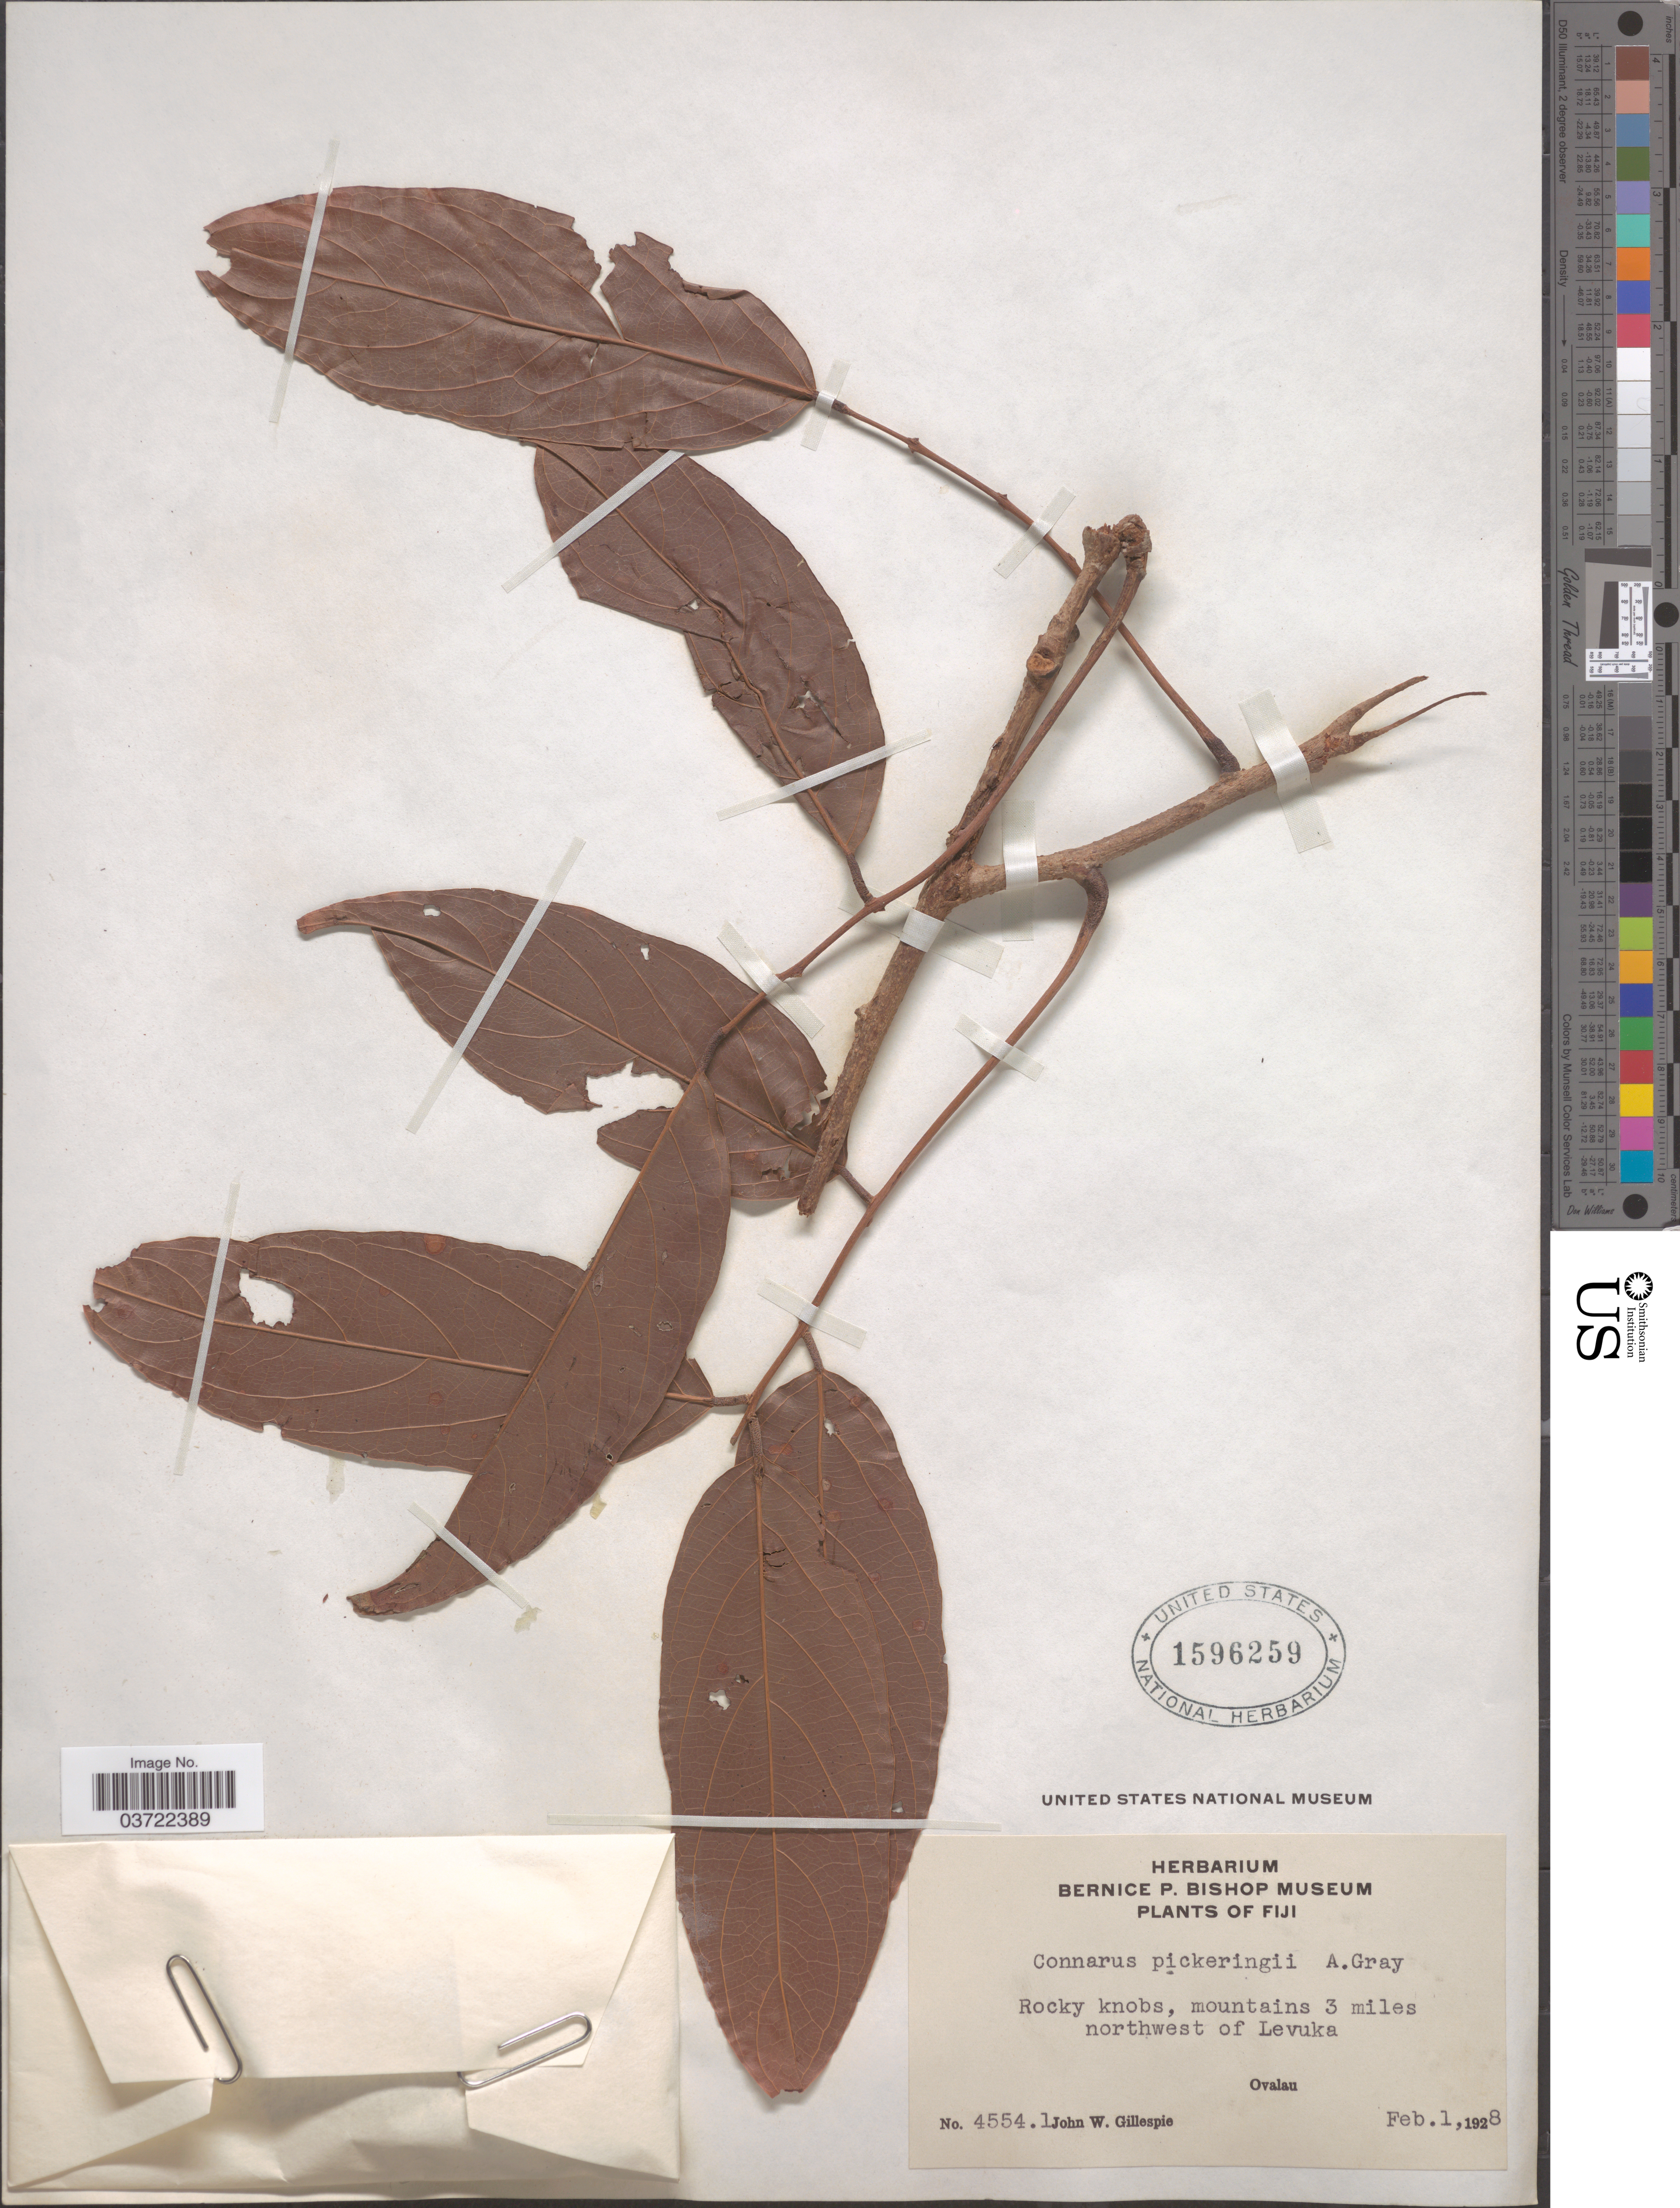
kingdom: Plantae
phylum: Tracheophyta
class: Magnoliopsida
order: Oxalidales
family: Connaraceae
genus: Connarus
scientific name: Connarus pickeringii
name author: A. Gray in Wilkes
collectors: J. W. Gillespie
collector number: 4554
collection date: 1928-02-01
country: Fiji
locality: Rocky knobs, mountains 3 miles northwest of Levuka, Ovalau.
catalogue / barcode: US 1596259